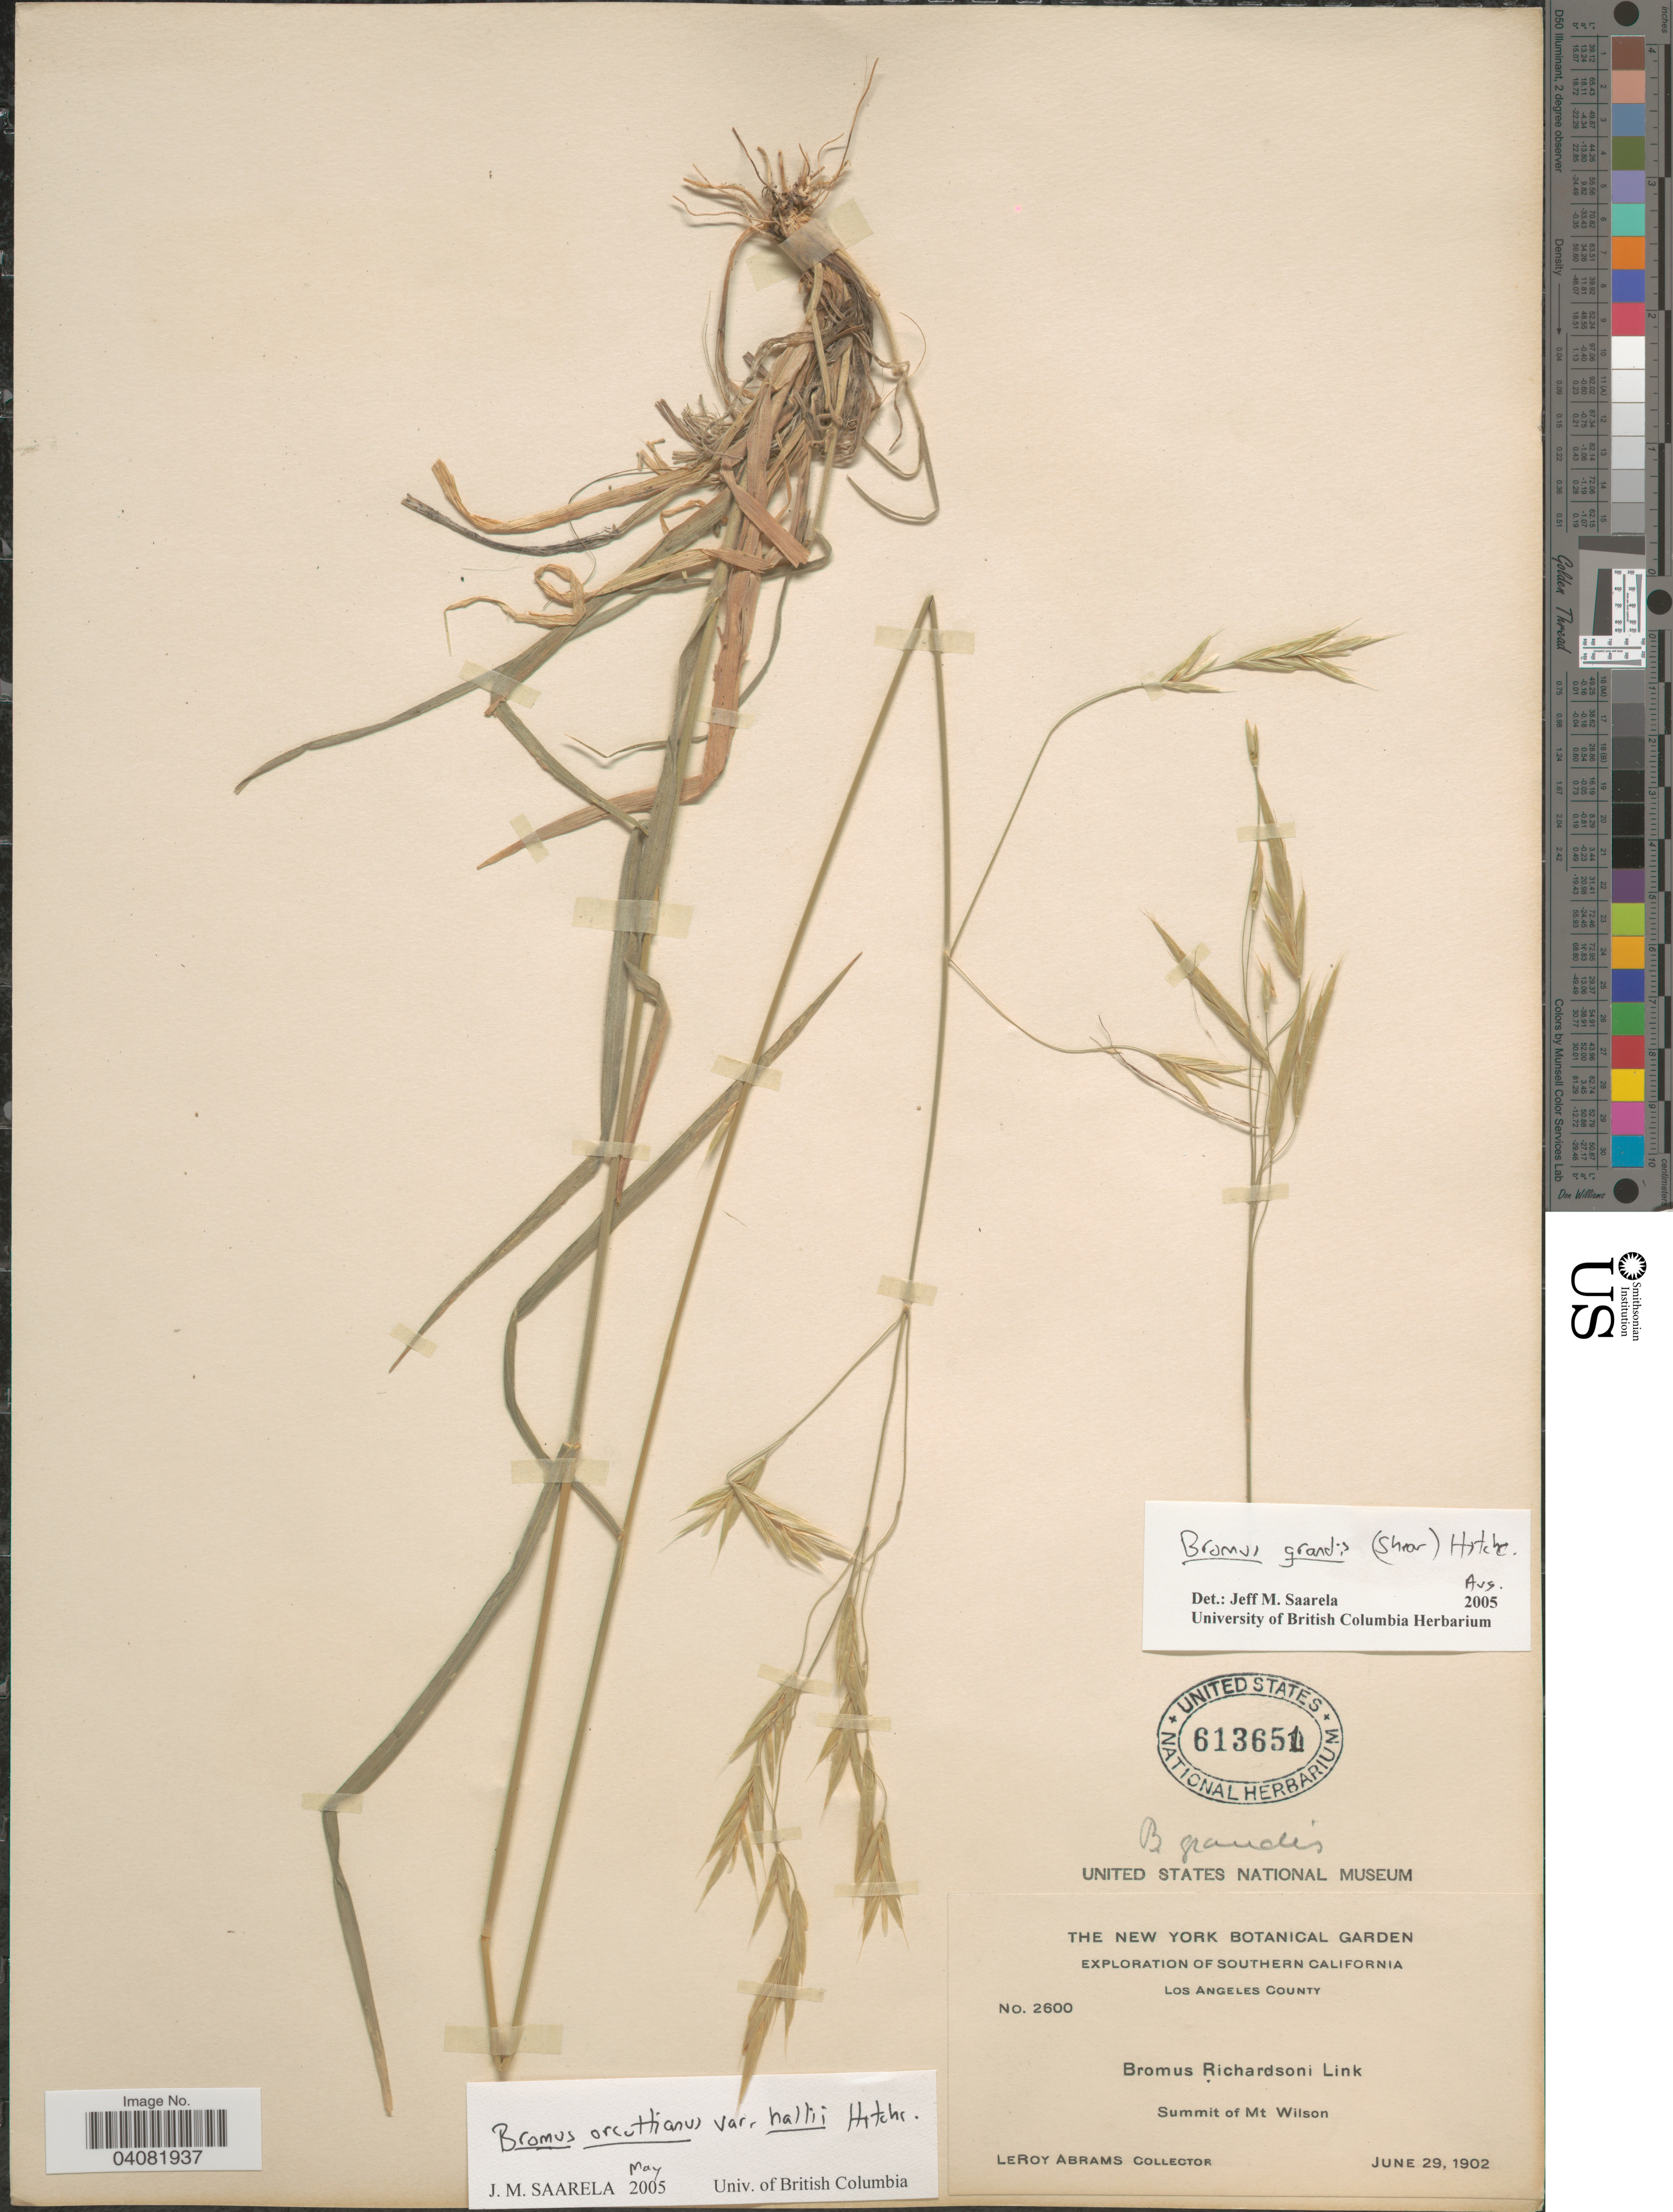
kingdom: Plantae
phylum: Tracheophyta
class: Liliopsida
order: Poales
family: Poaceae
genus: Bromus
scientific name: Bromus hallii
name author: (Hitchc.) Saarela & P.M. Peterson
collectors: L. Abrams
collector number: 2600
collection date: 1902-06-29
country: United States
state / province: California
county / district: Los Angeles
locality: Exploration of Southern California. Los Angeles County. Summit of Mt Wilson.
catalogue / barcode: US 613651